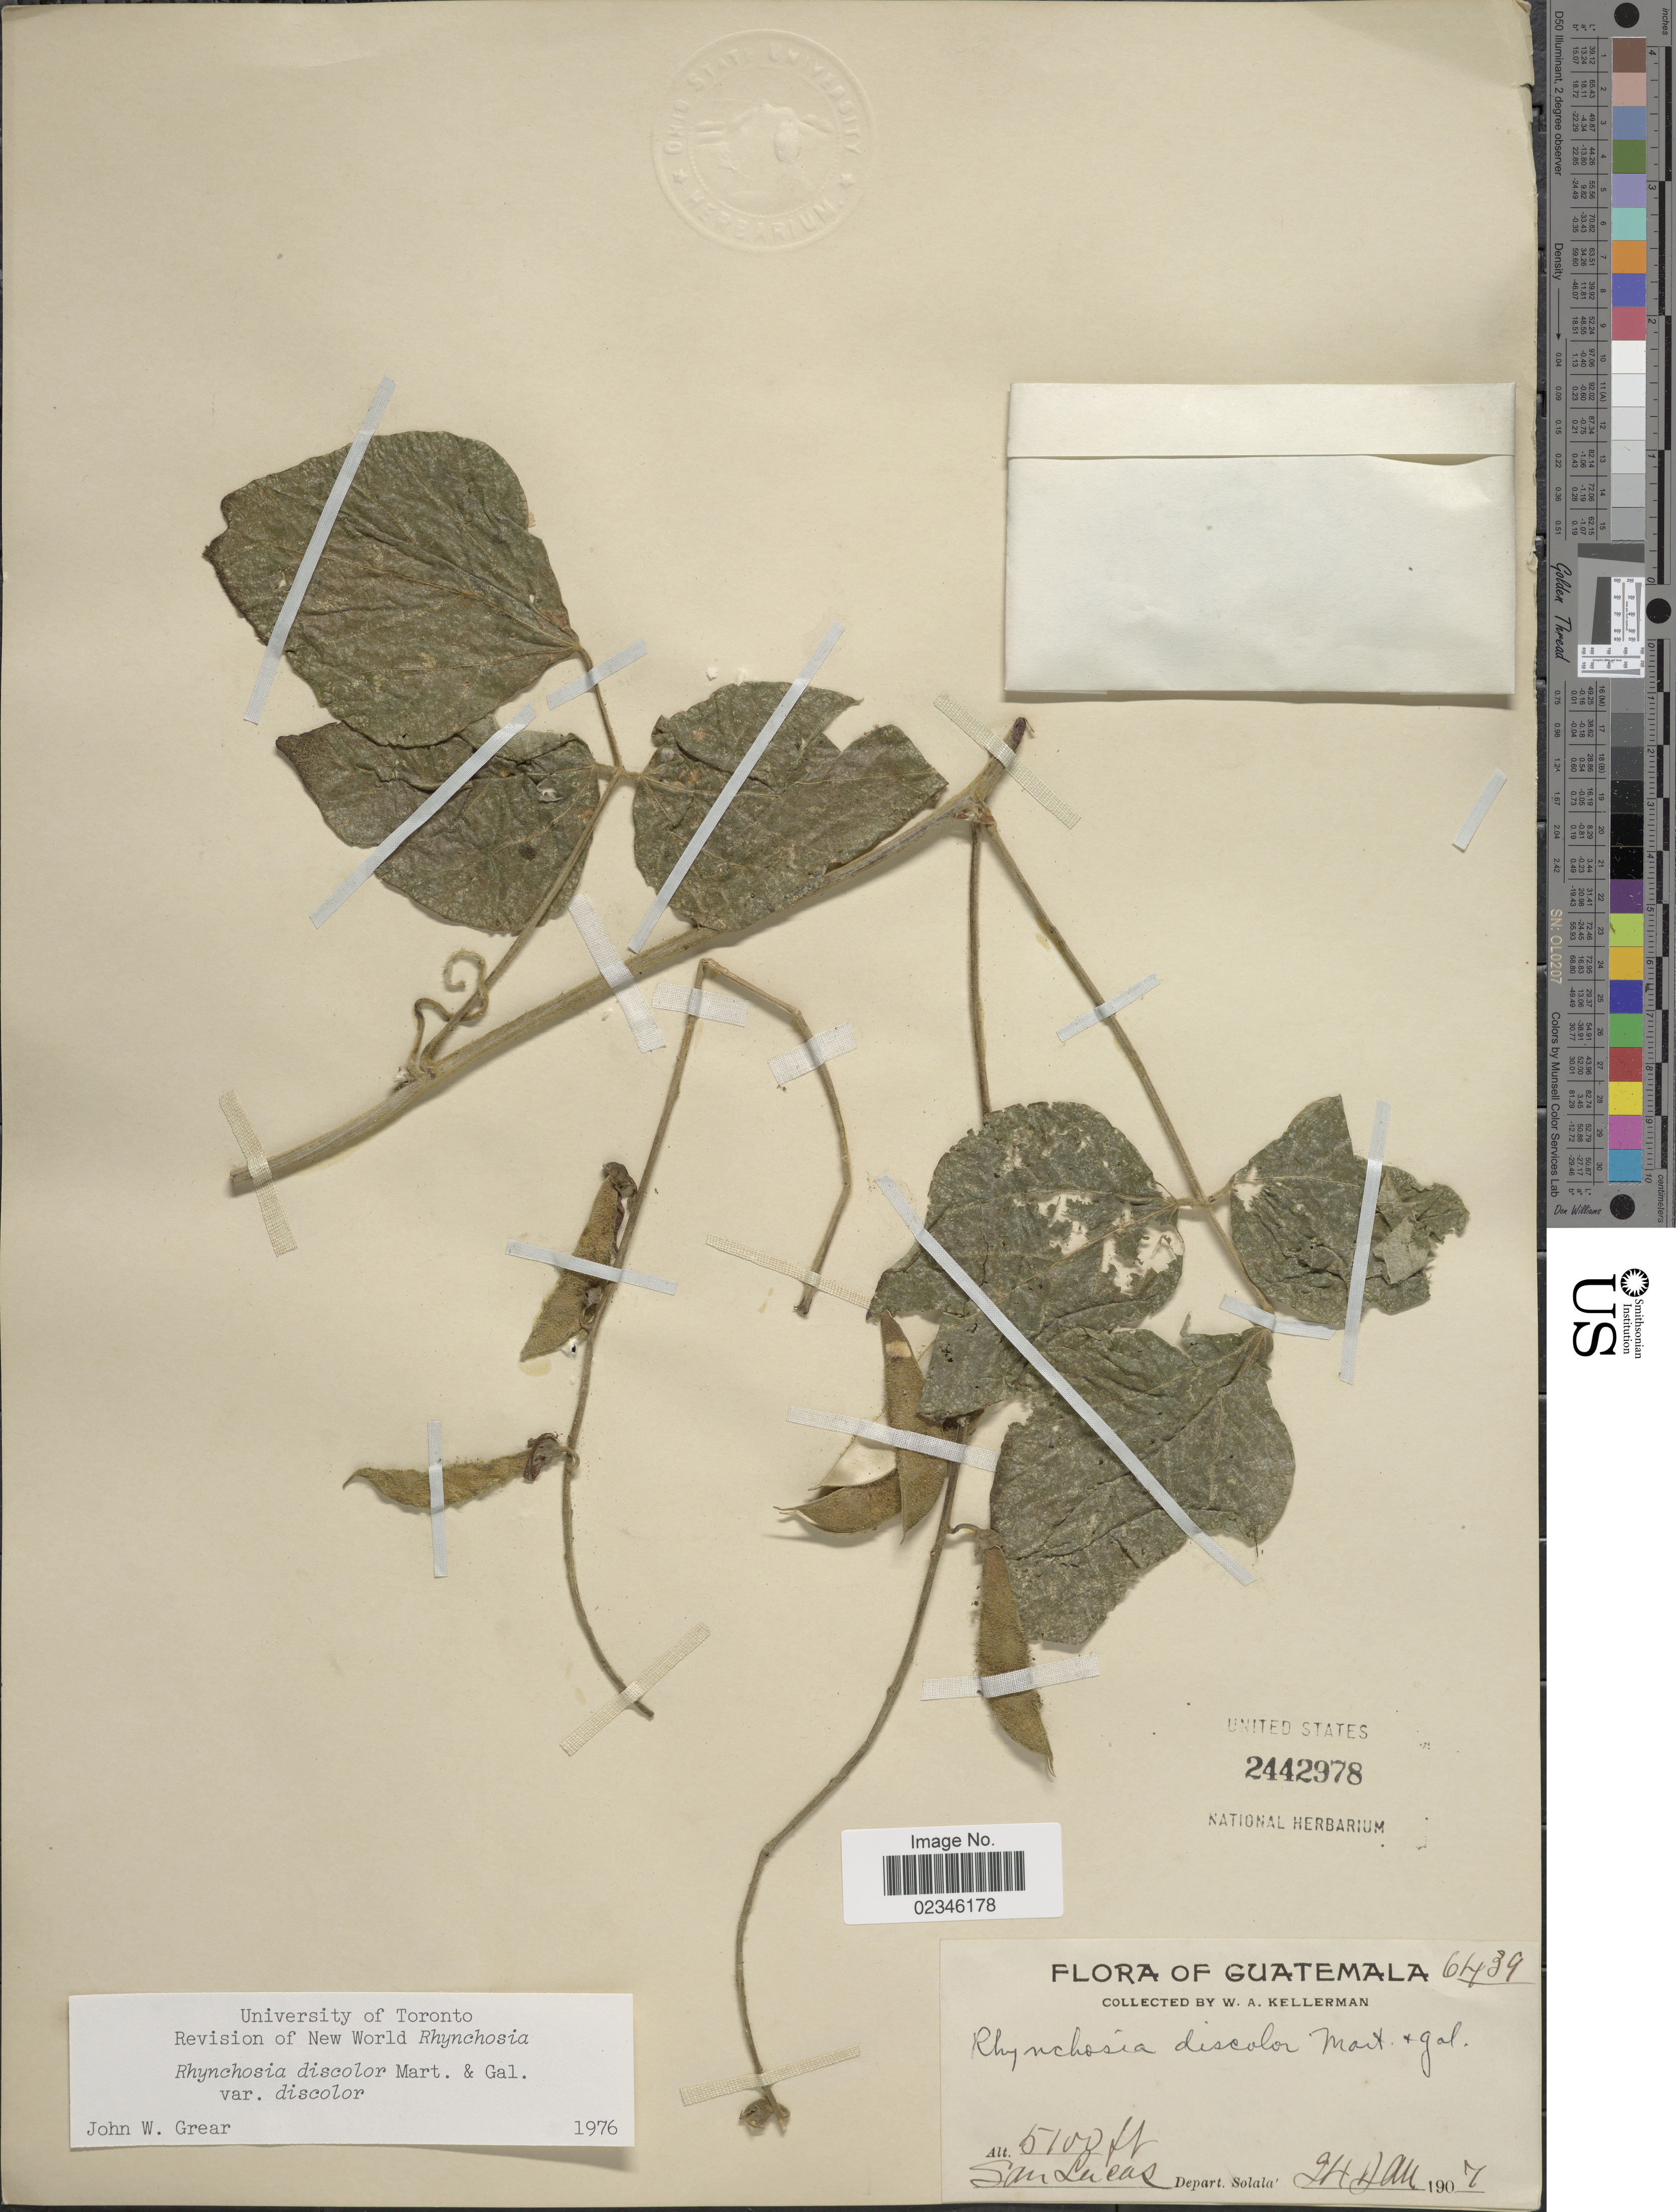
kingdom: Plantae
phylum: Tracheophyta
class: Magnoliopsida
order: Fabales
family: Fabaceae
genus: Rhynchosia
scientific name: Rhynchosia discolor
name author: M. Martens & Galeotti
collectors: W. Kellerman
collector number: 6439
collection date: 1907-01-24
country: Guatemala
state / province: Sololá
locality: San Lucas Depart. Solala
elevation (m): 1554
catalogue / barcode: US 2442978